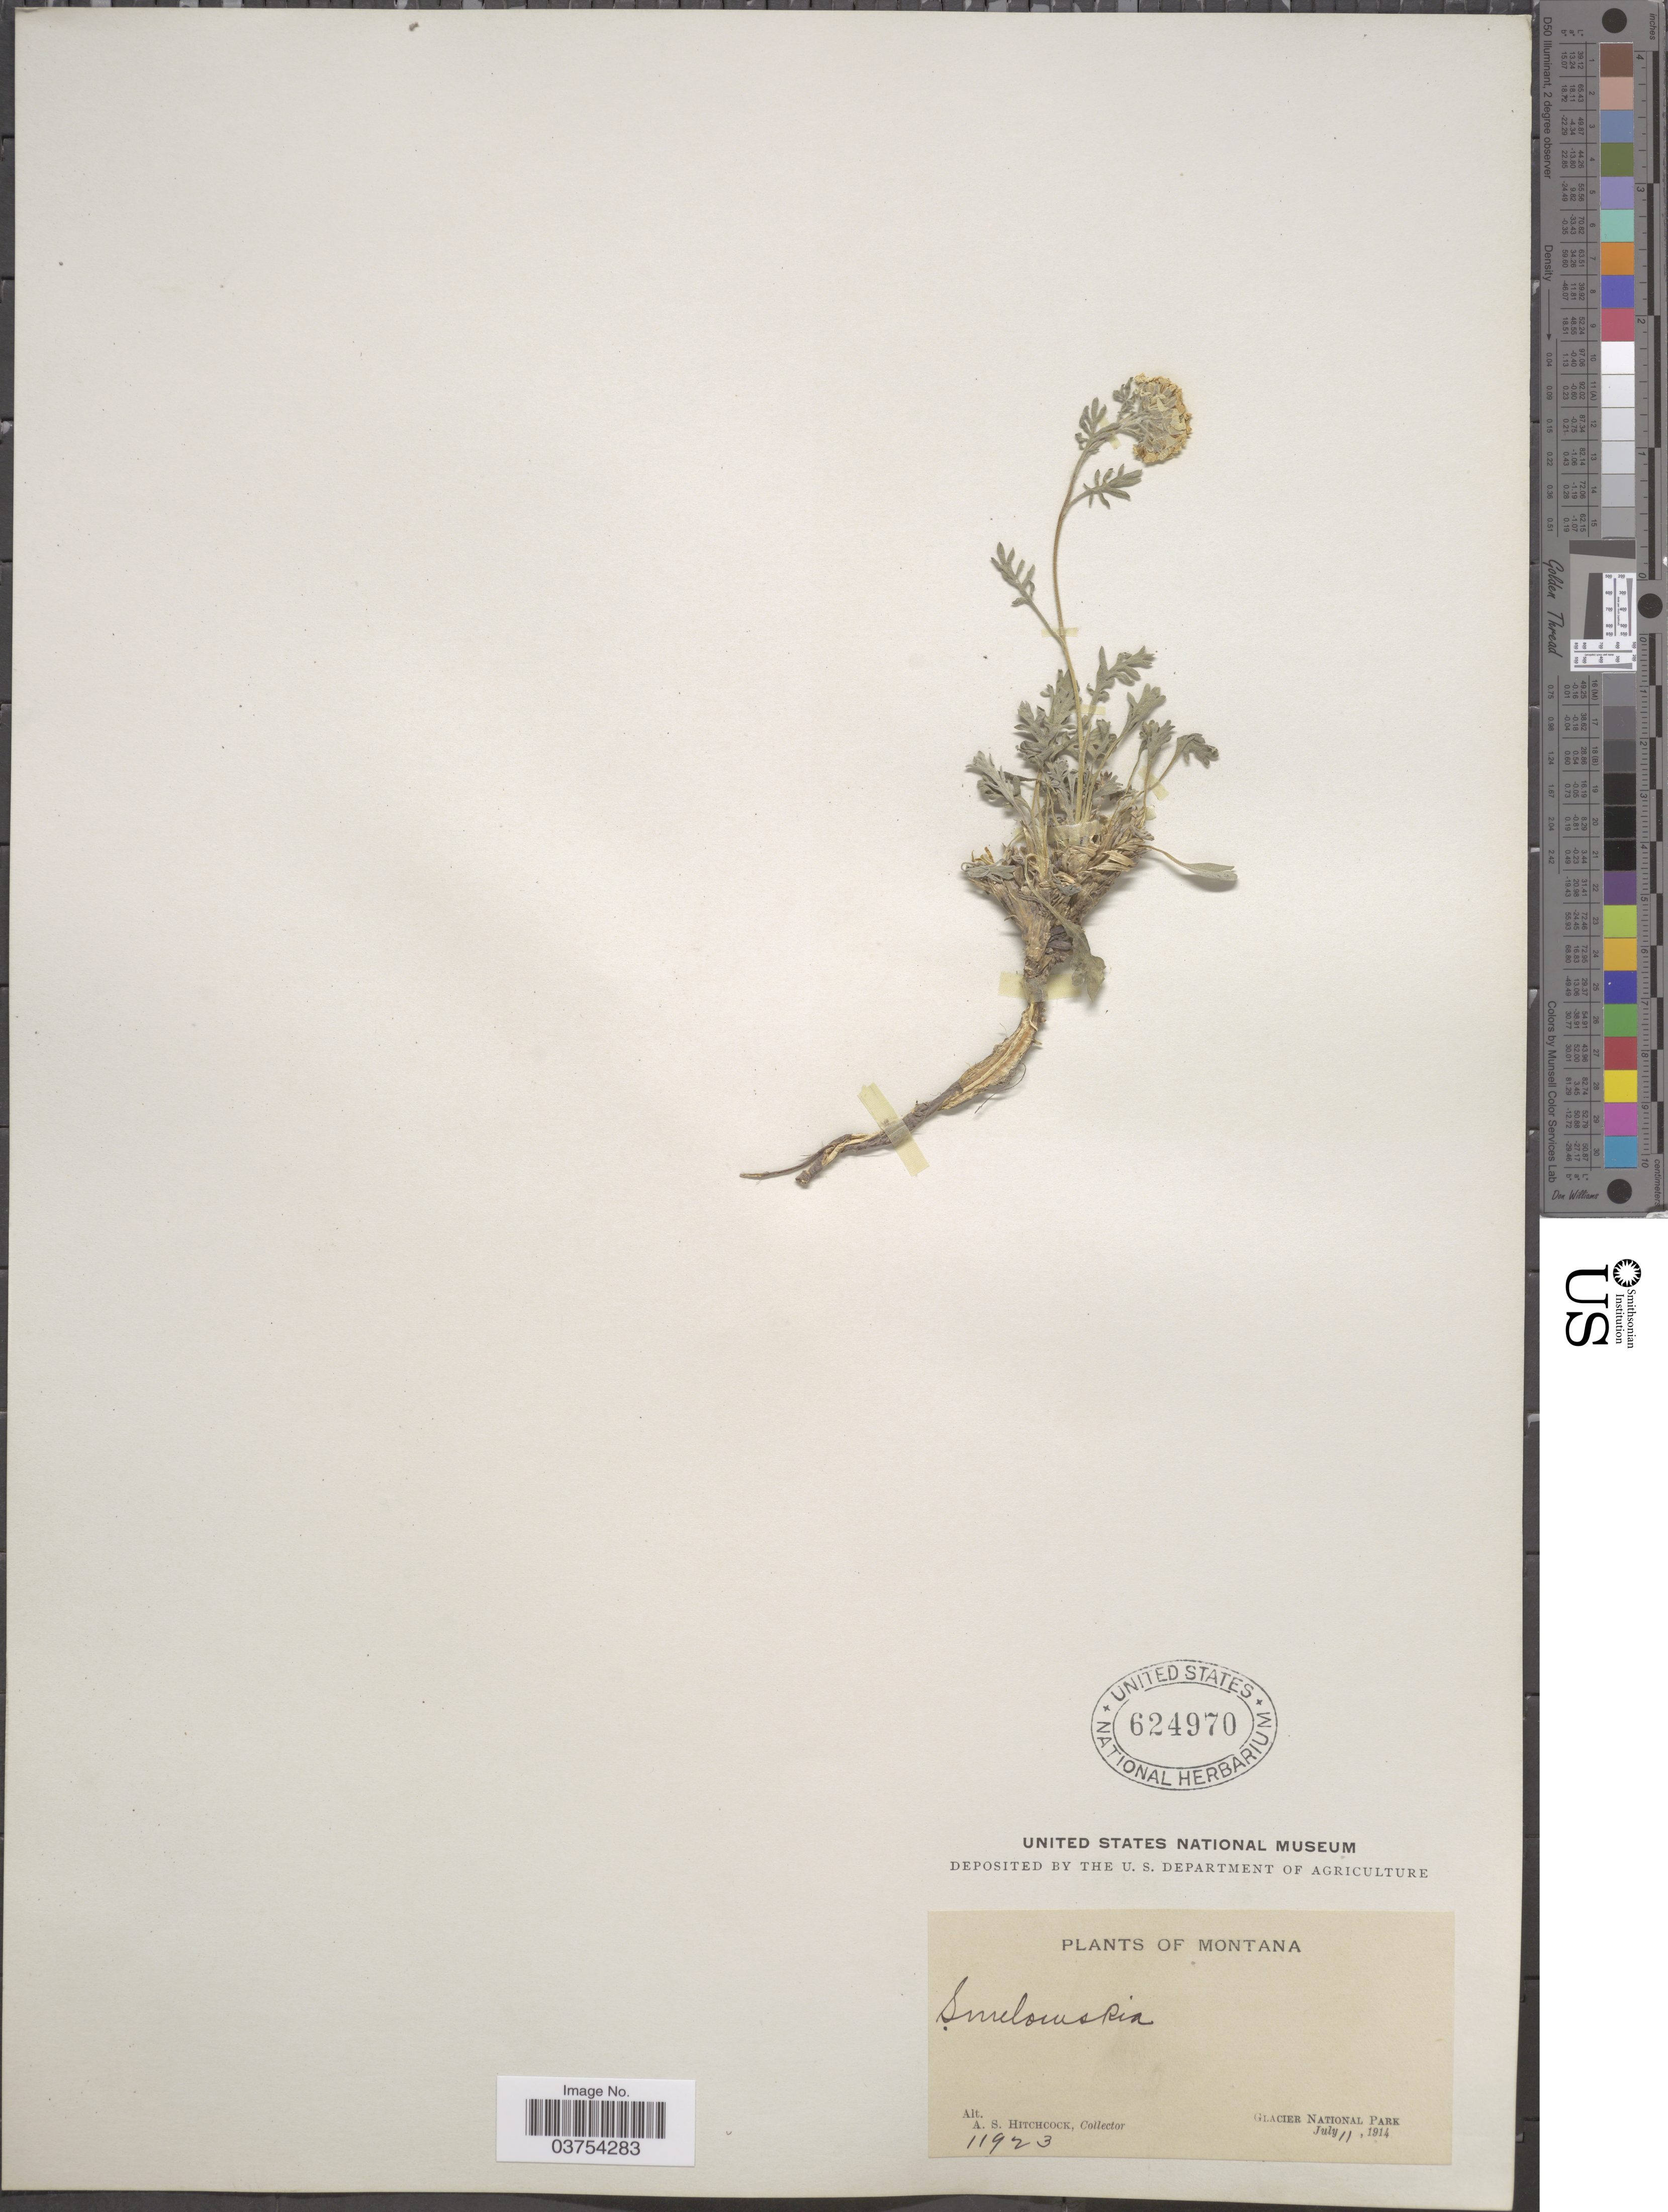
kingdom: Plantae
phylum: Tracheophyta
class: Magnoliopsida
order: Brassicales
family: Brassicaceae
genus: Smelowskia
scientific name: Smelowskia calycina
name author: (Stephan) C.A. Mey.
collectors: A. S. Hitchcock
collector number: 11923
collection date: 1914-07-11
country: United States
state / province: Montana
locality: Glacier National Park.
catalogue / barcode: US 624970